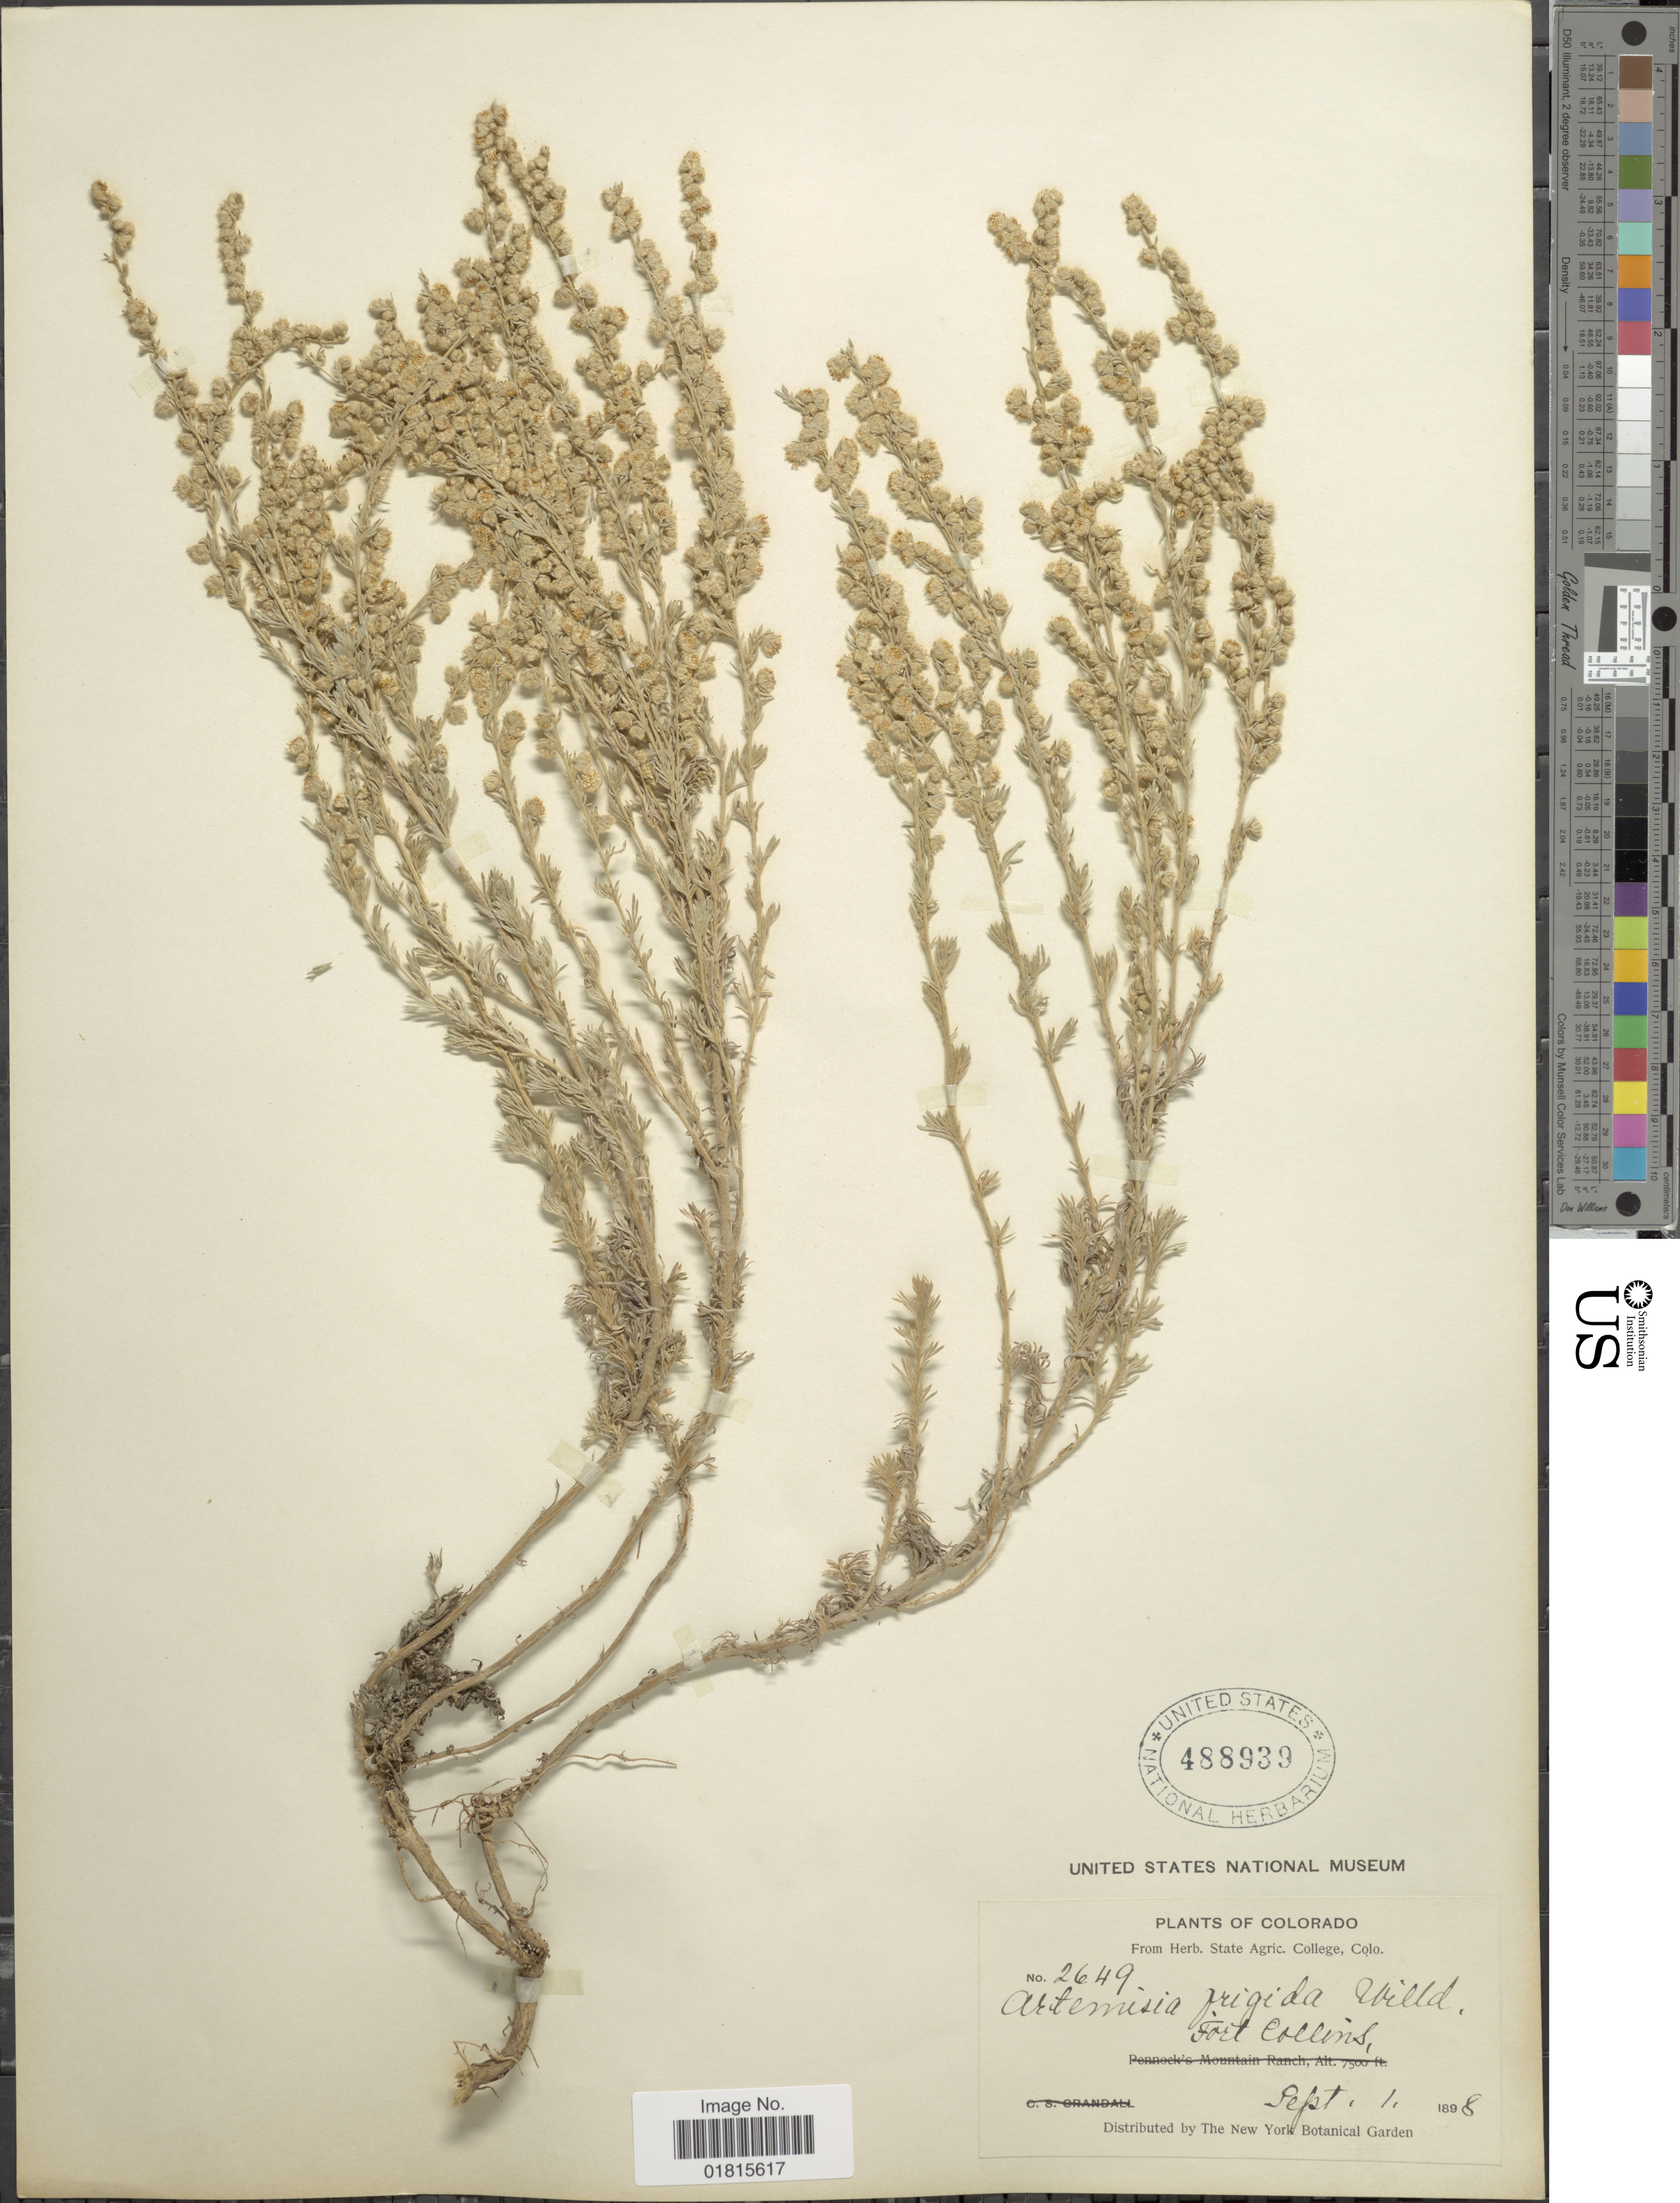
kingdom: Plantae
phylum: Tracheophyta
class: Magnoliopsida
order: Asterales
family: Asteraceae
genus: Artemisia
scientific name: Artemisia frigida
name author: Willd.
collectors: ex herb. State Agric. College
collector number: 2649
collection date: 1898-09-01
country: United States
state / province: Colorado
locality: Fort Collins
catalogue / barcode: US 488939